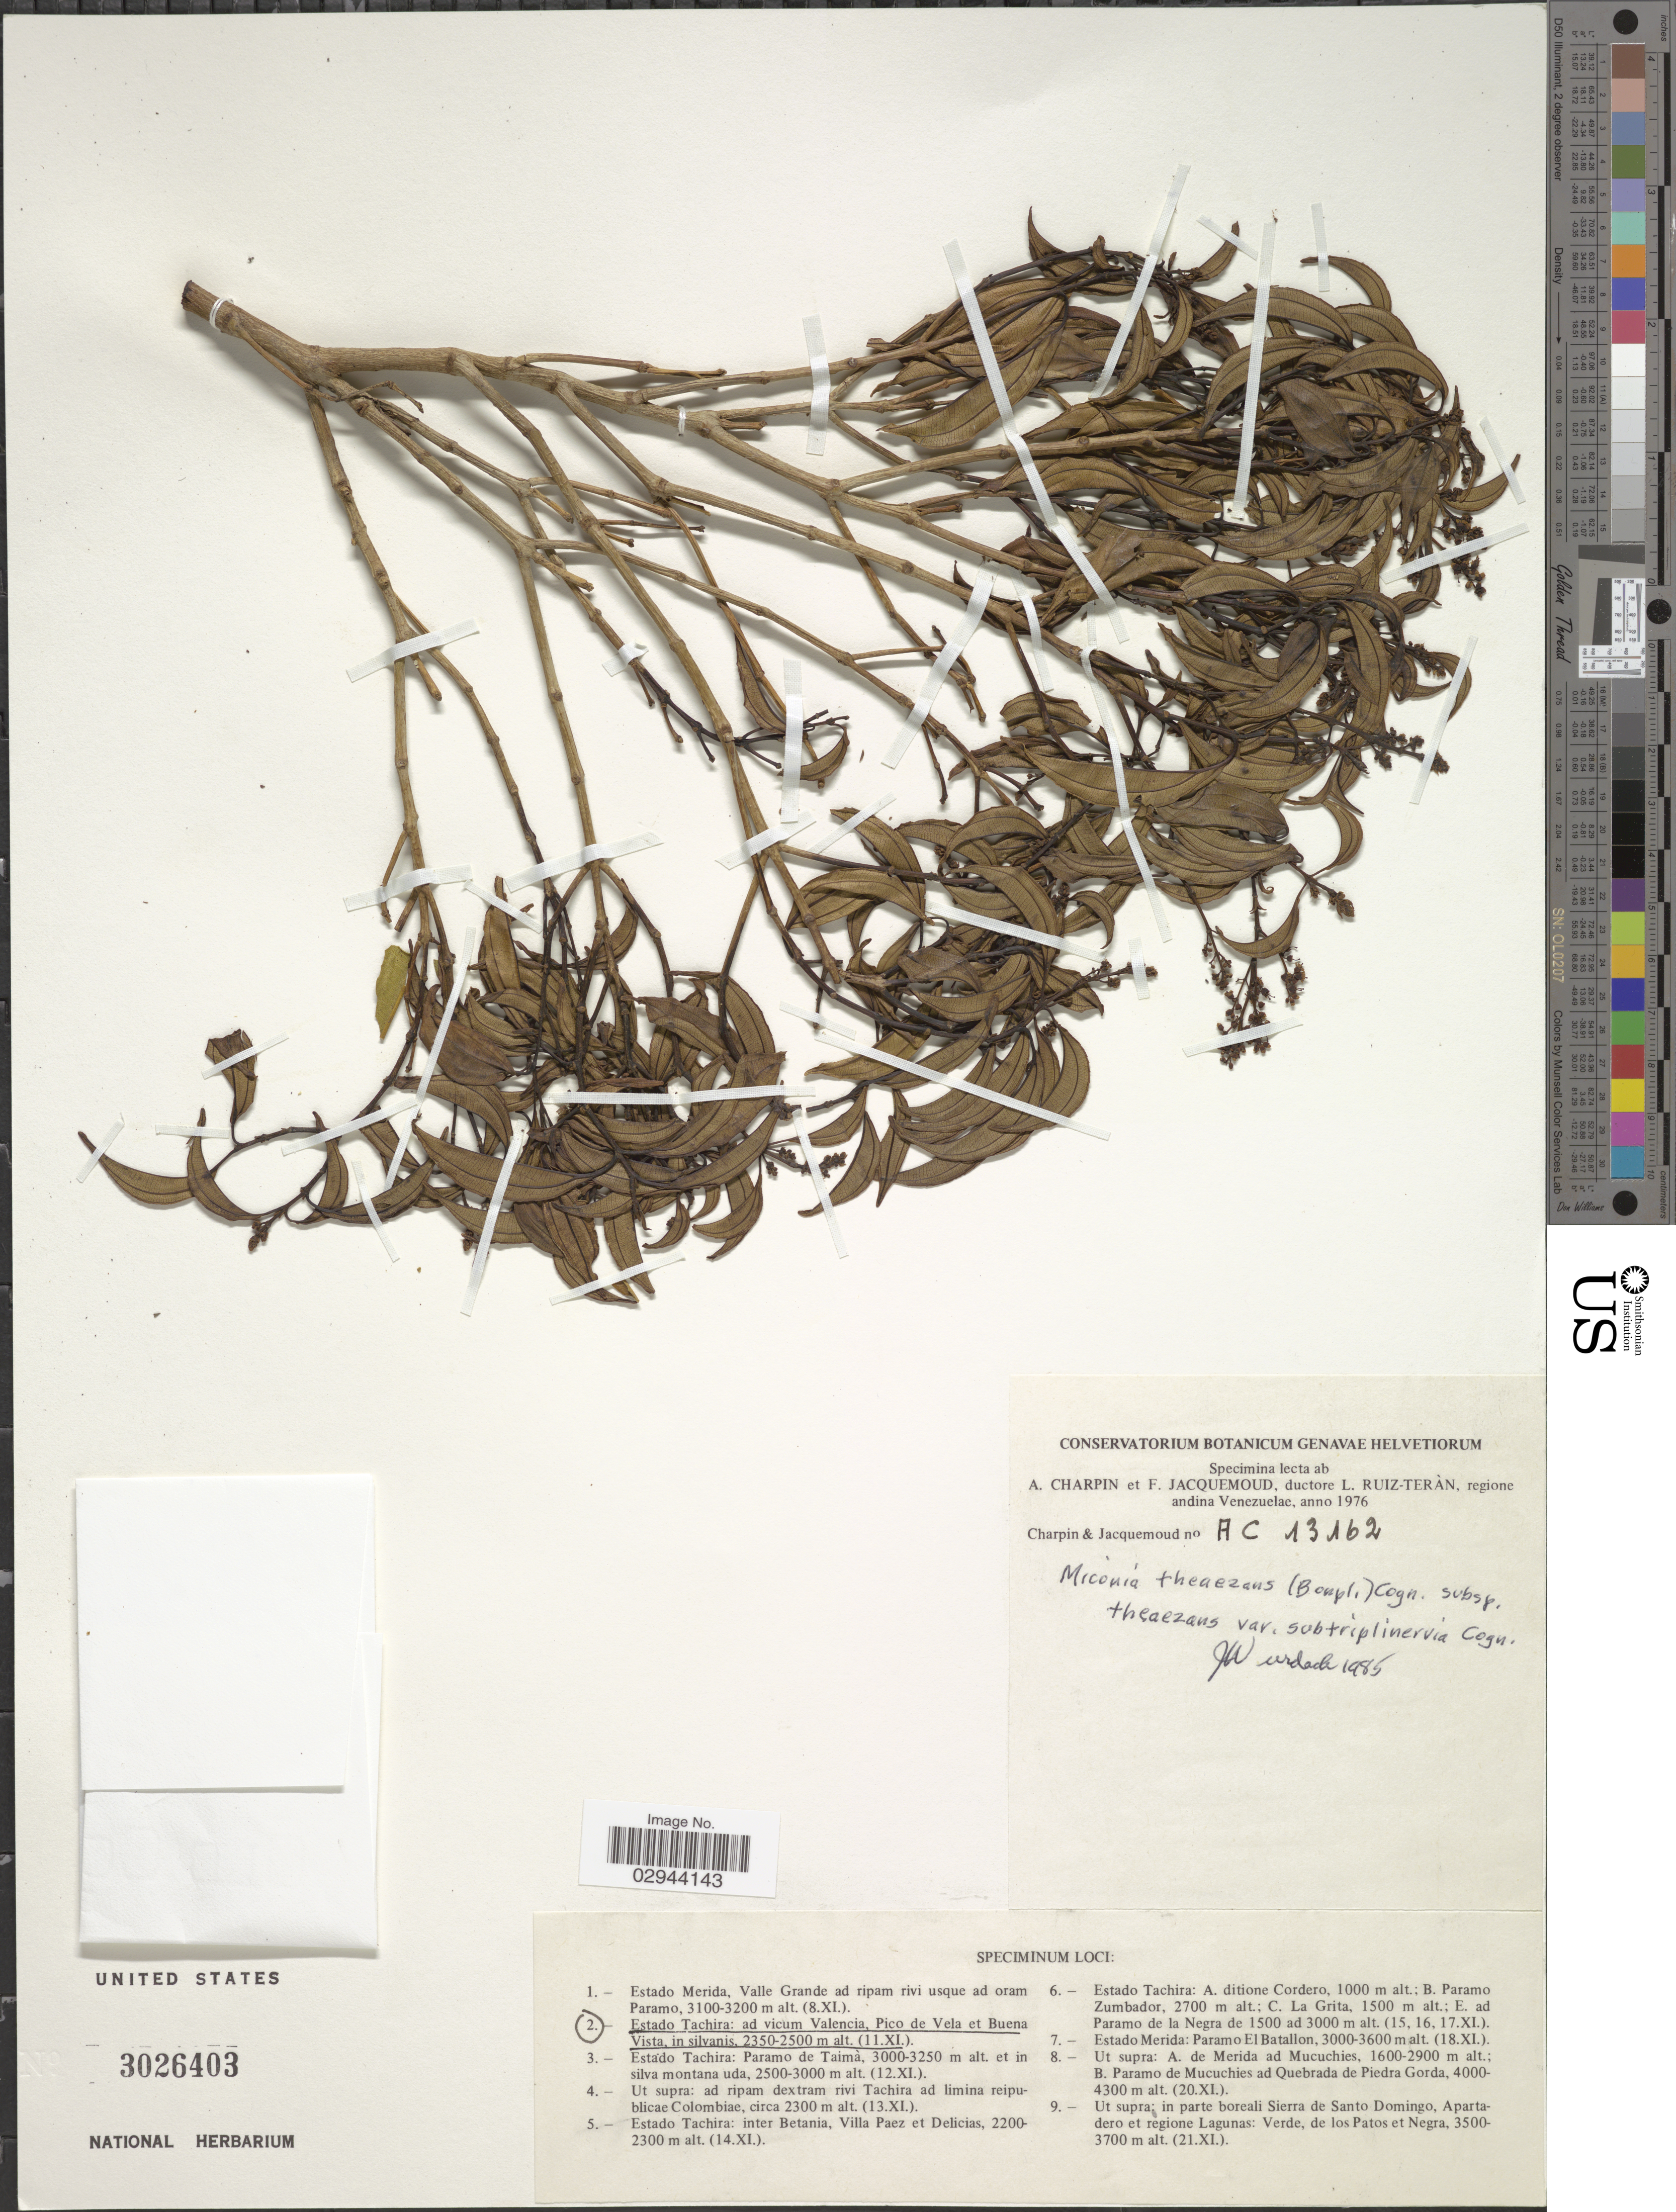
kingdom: Plantae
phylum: Tracheophyta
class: Magnoliopsida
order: Myrtales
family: Melastomataceae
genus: Miconia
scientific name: Miconia theizans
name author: (Bonpl.) Cogn.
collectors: A. Charpin & F. Jacquemoud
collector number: AC13162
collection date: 1976-11-11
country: Venezuela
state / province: Tachira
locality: Ad vicum Valencia, Pico de Vela et Buena Vista, in silvanis.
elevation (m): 2350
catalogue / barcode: US 3026403